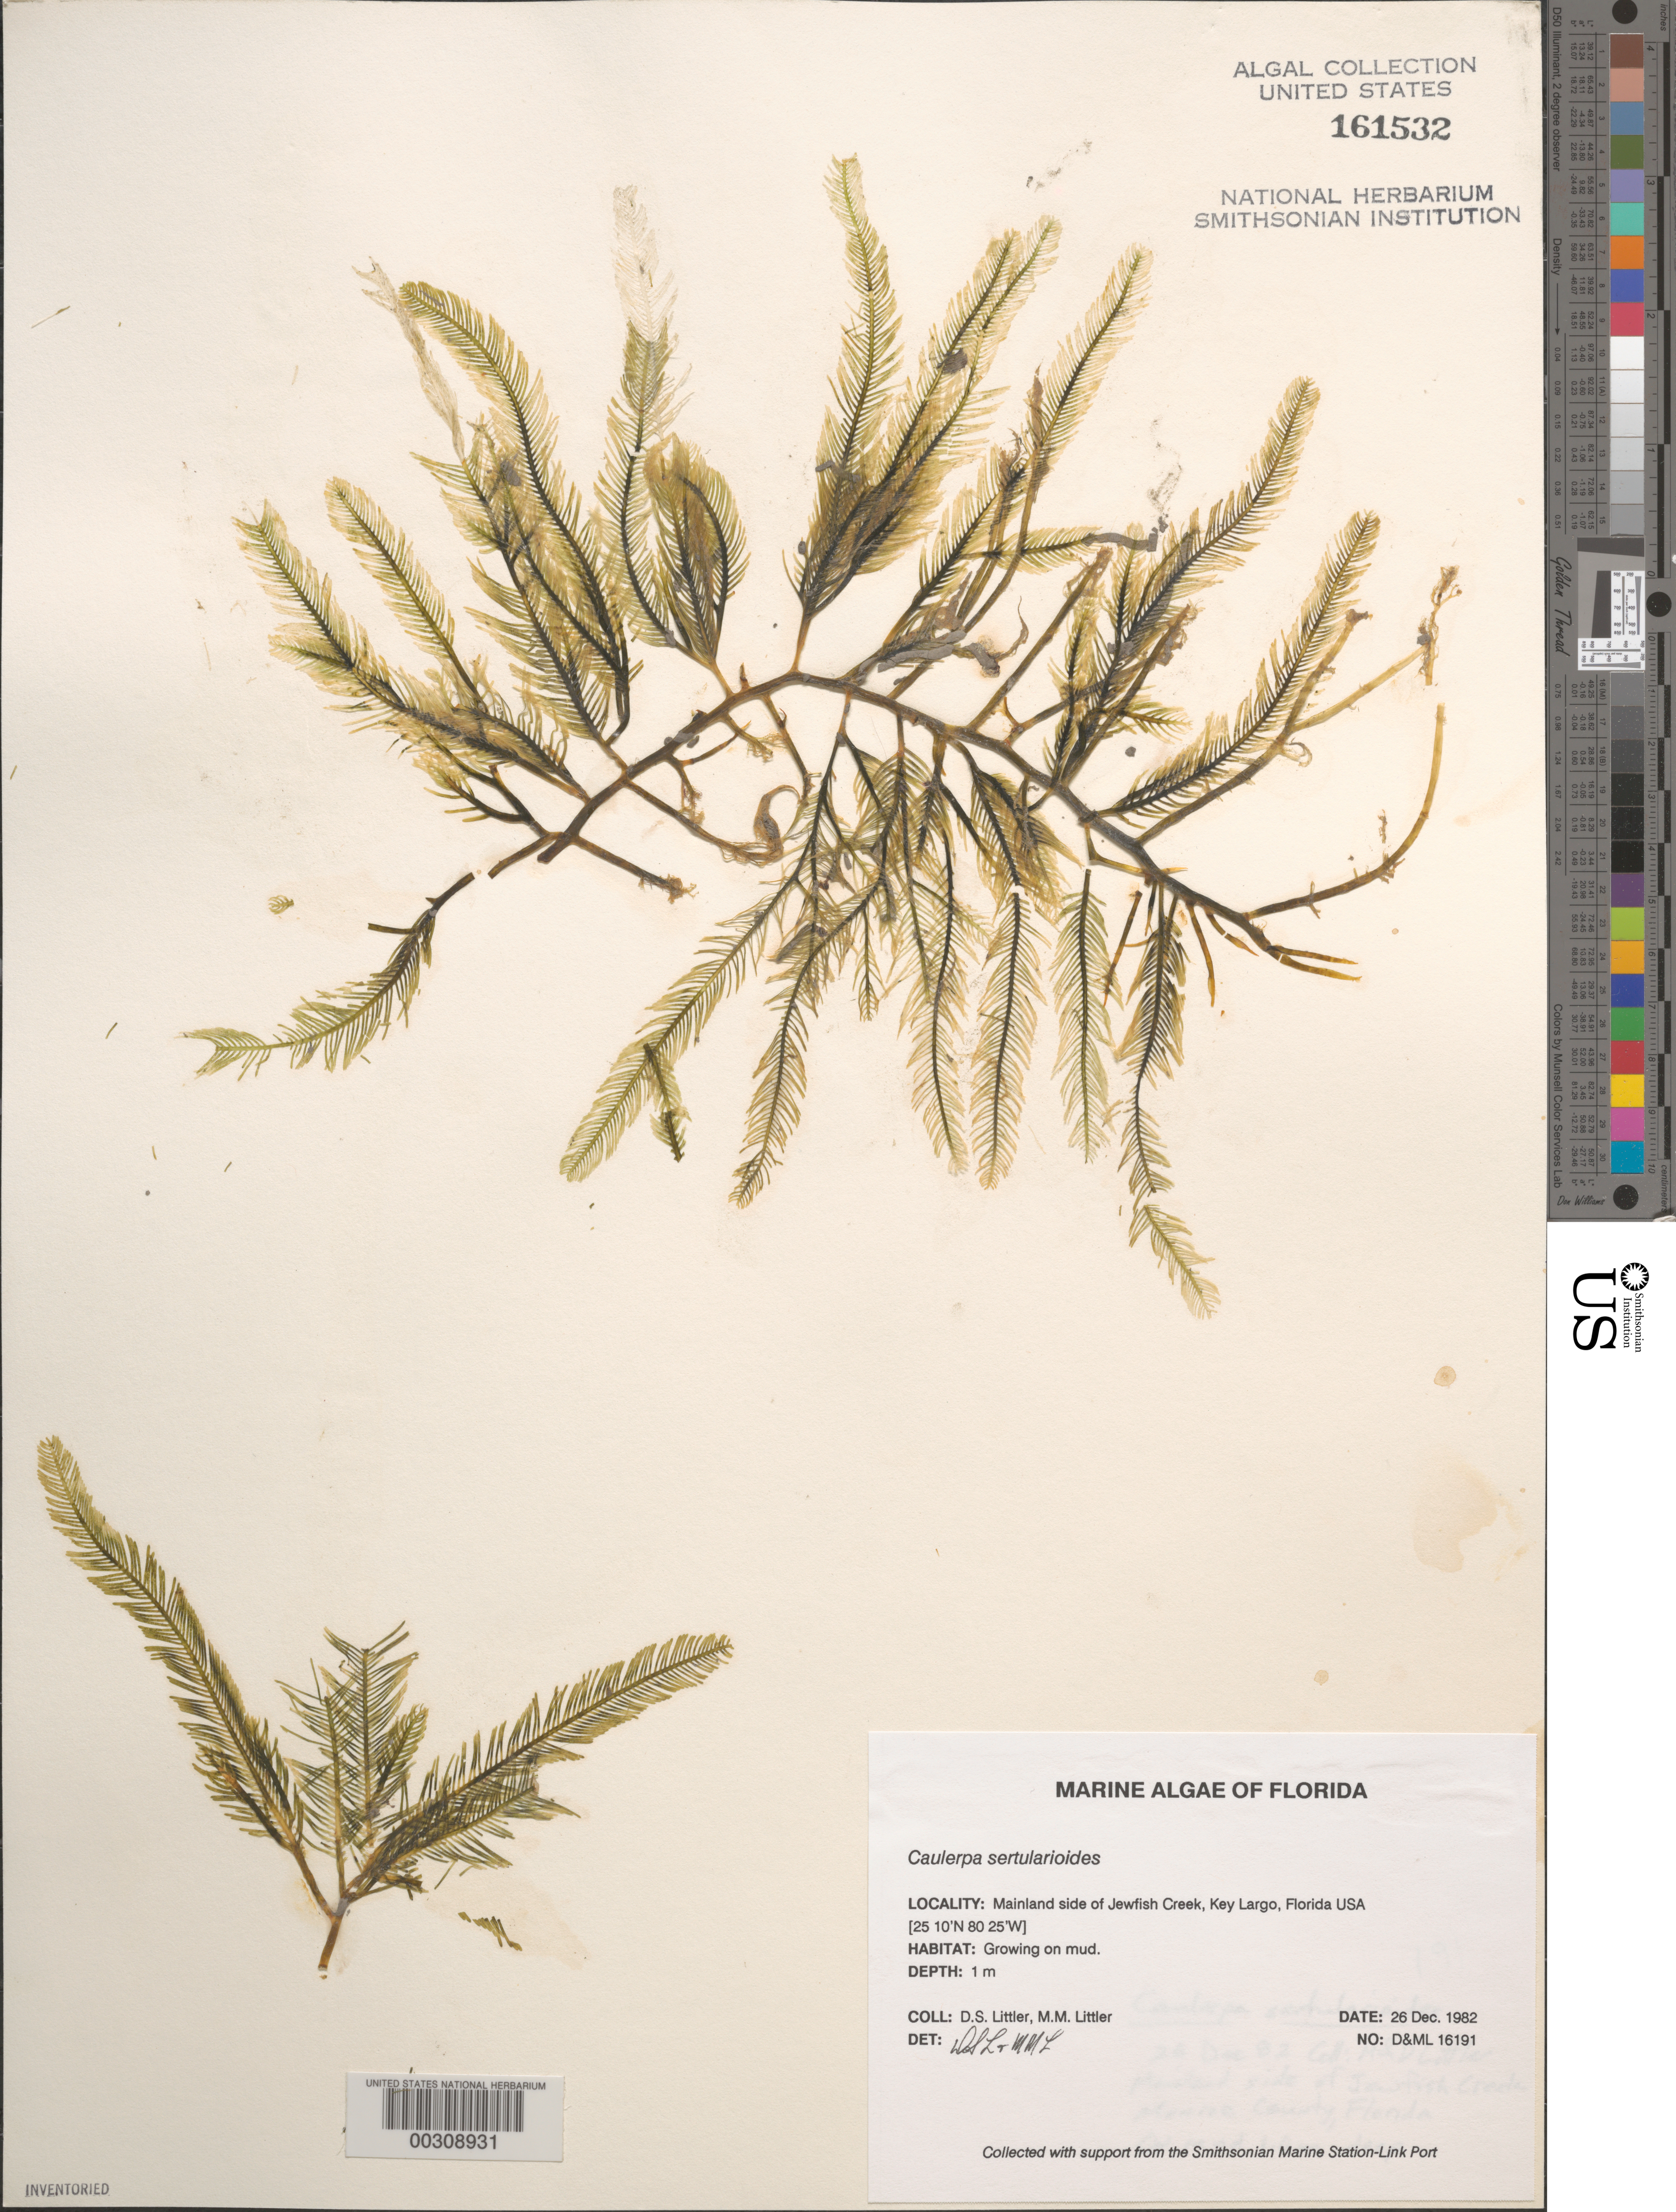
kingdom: Plantae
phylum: Chlorophyta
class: Ulvophyceae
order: Bryopsidales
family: Caulerpaceae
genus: Caulerpa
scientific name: Caulerpa sertularioides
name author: (S.G. Gmel.) M. Howe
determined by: Littler, D. S.; Littler, M. M.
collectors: D. S. Littler & M. M. Littler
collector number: D&ML 16191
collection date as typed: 26 Dec 1982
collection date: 1982-12-26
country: United States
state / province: Florida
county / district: Monroe County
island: Key Largo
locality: Jewfish Creek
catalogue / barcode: US 161532